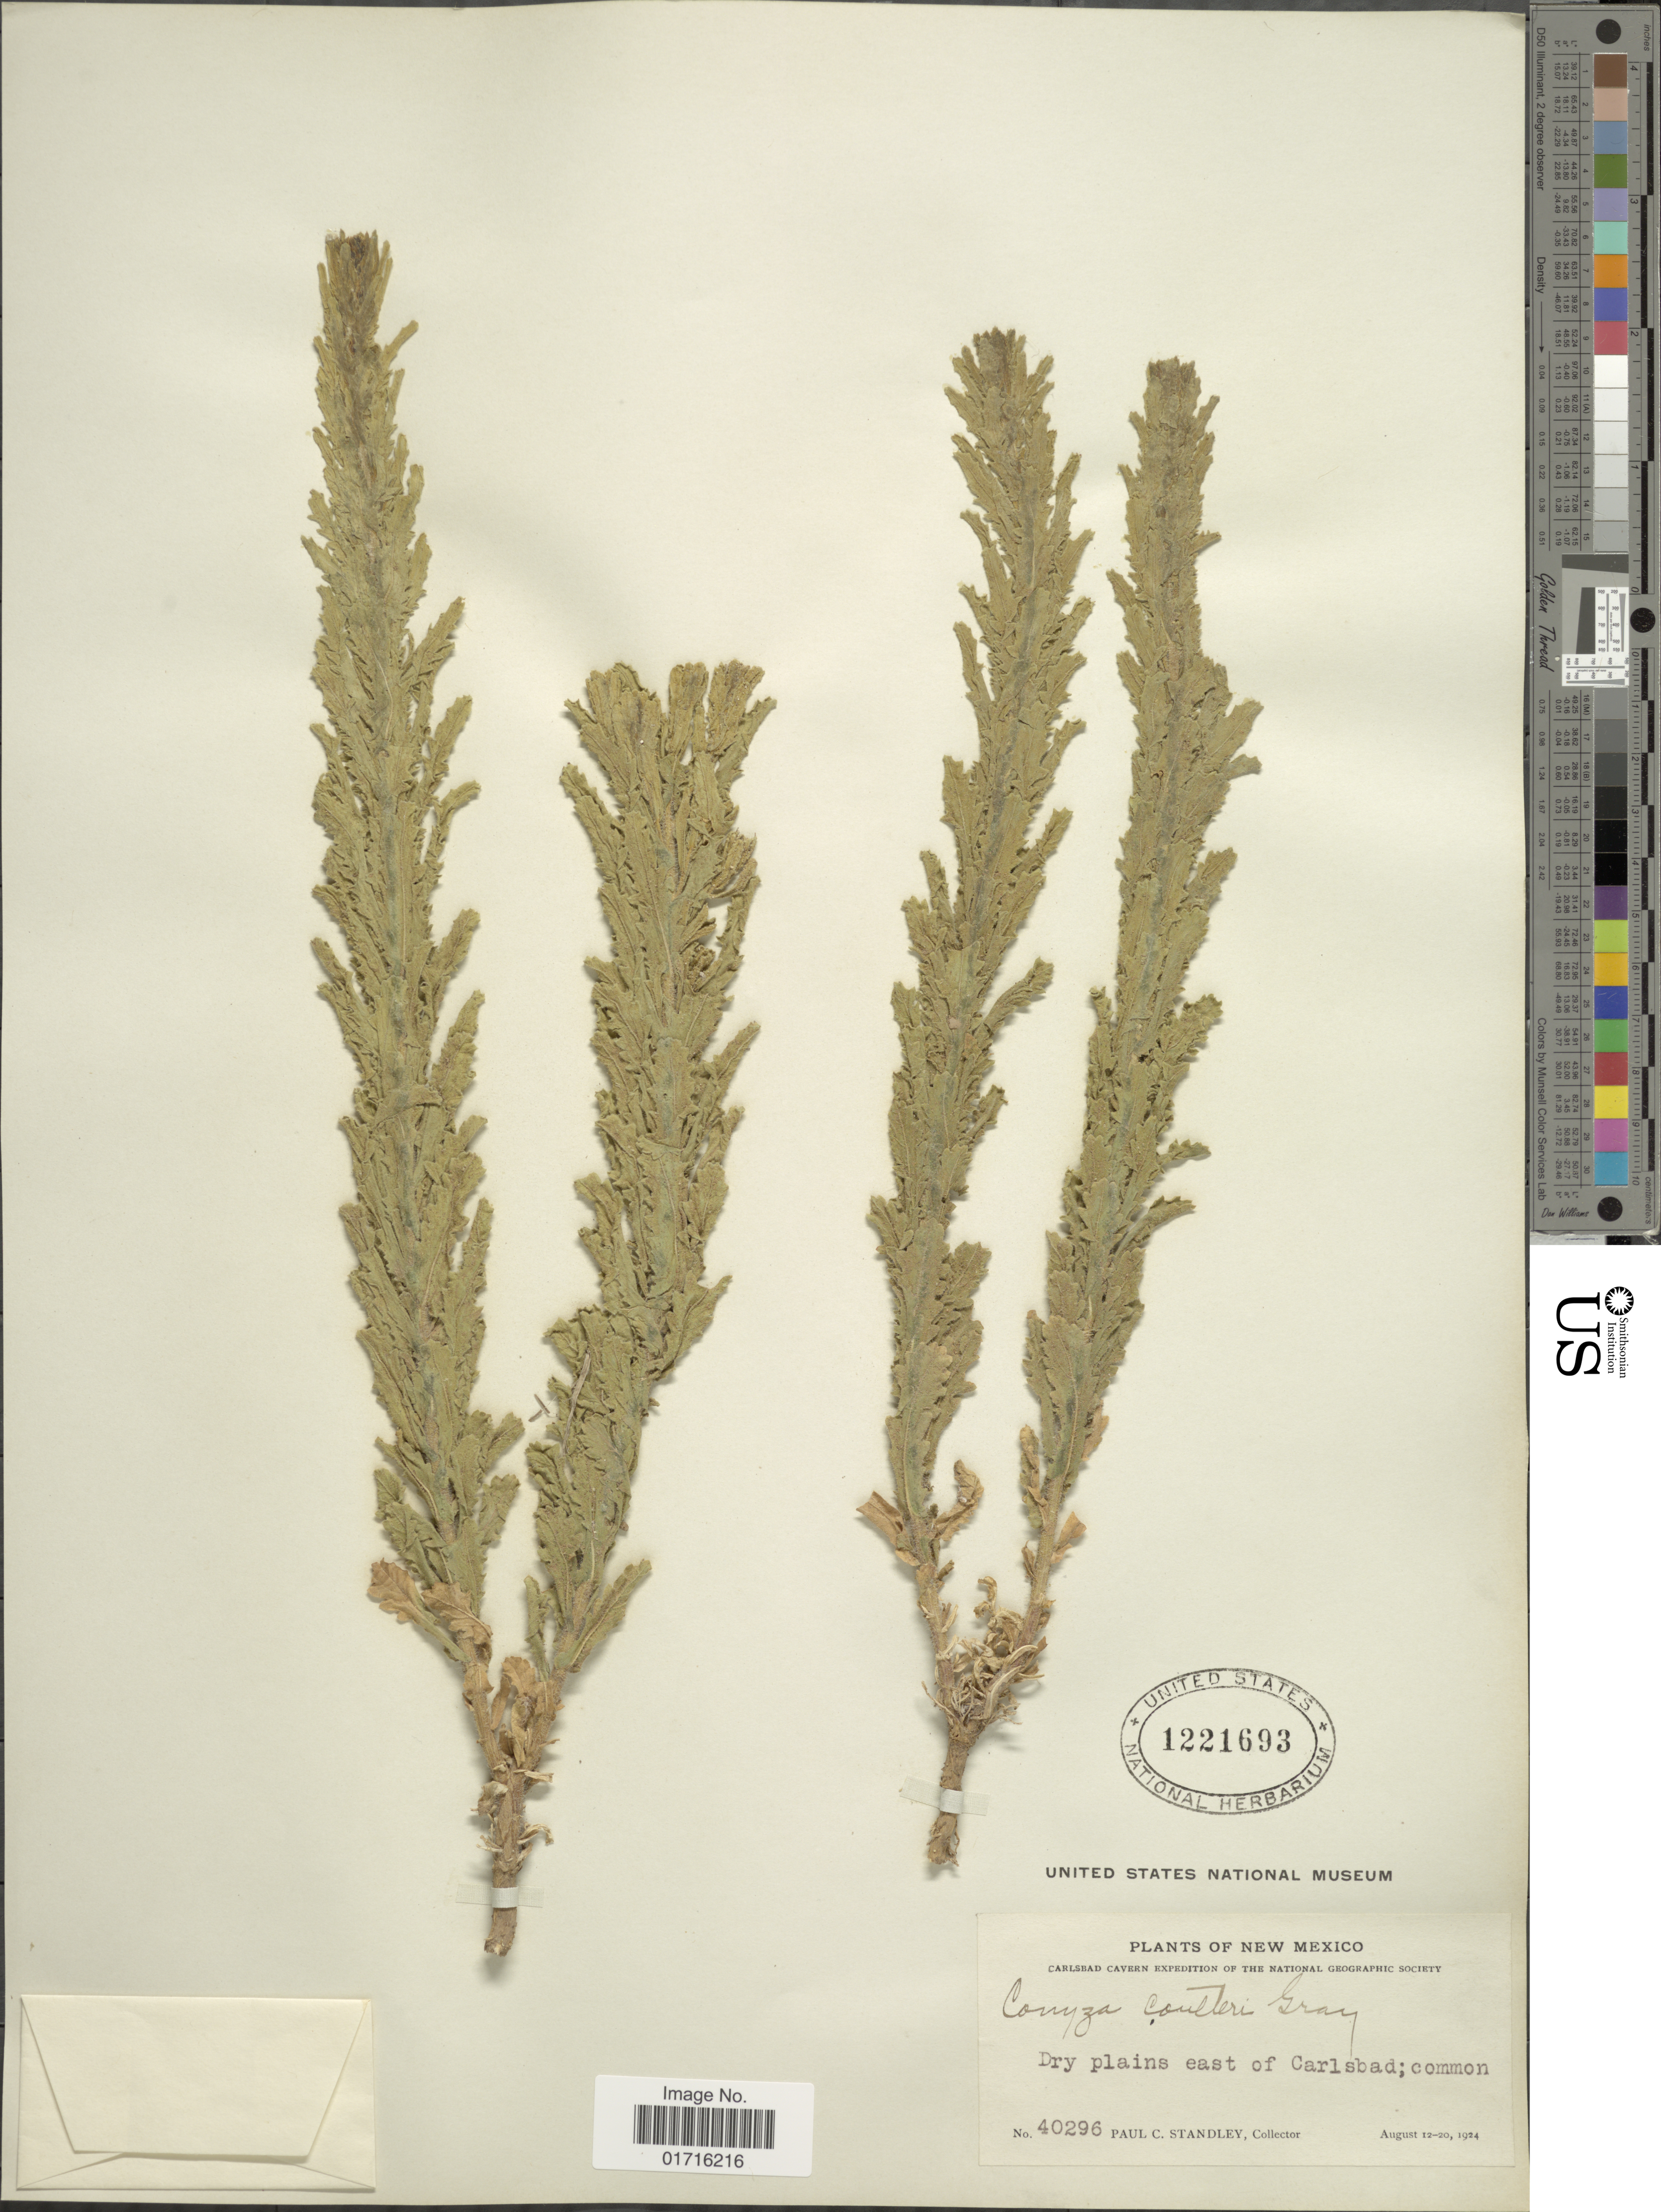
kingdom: Plantae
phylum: Tracheophyta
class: Magnoliopsida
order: Asterales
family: Asteraceae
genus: Conyza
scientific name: Conyza coulteri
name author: A. Gray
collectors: P. C. Standley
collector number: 40296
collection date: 1924-08-12/1924-08-20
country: United States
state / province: New Mexico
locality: Dry plains east of Carlsbad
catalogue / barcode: US 1221693